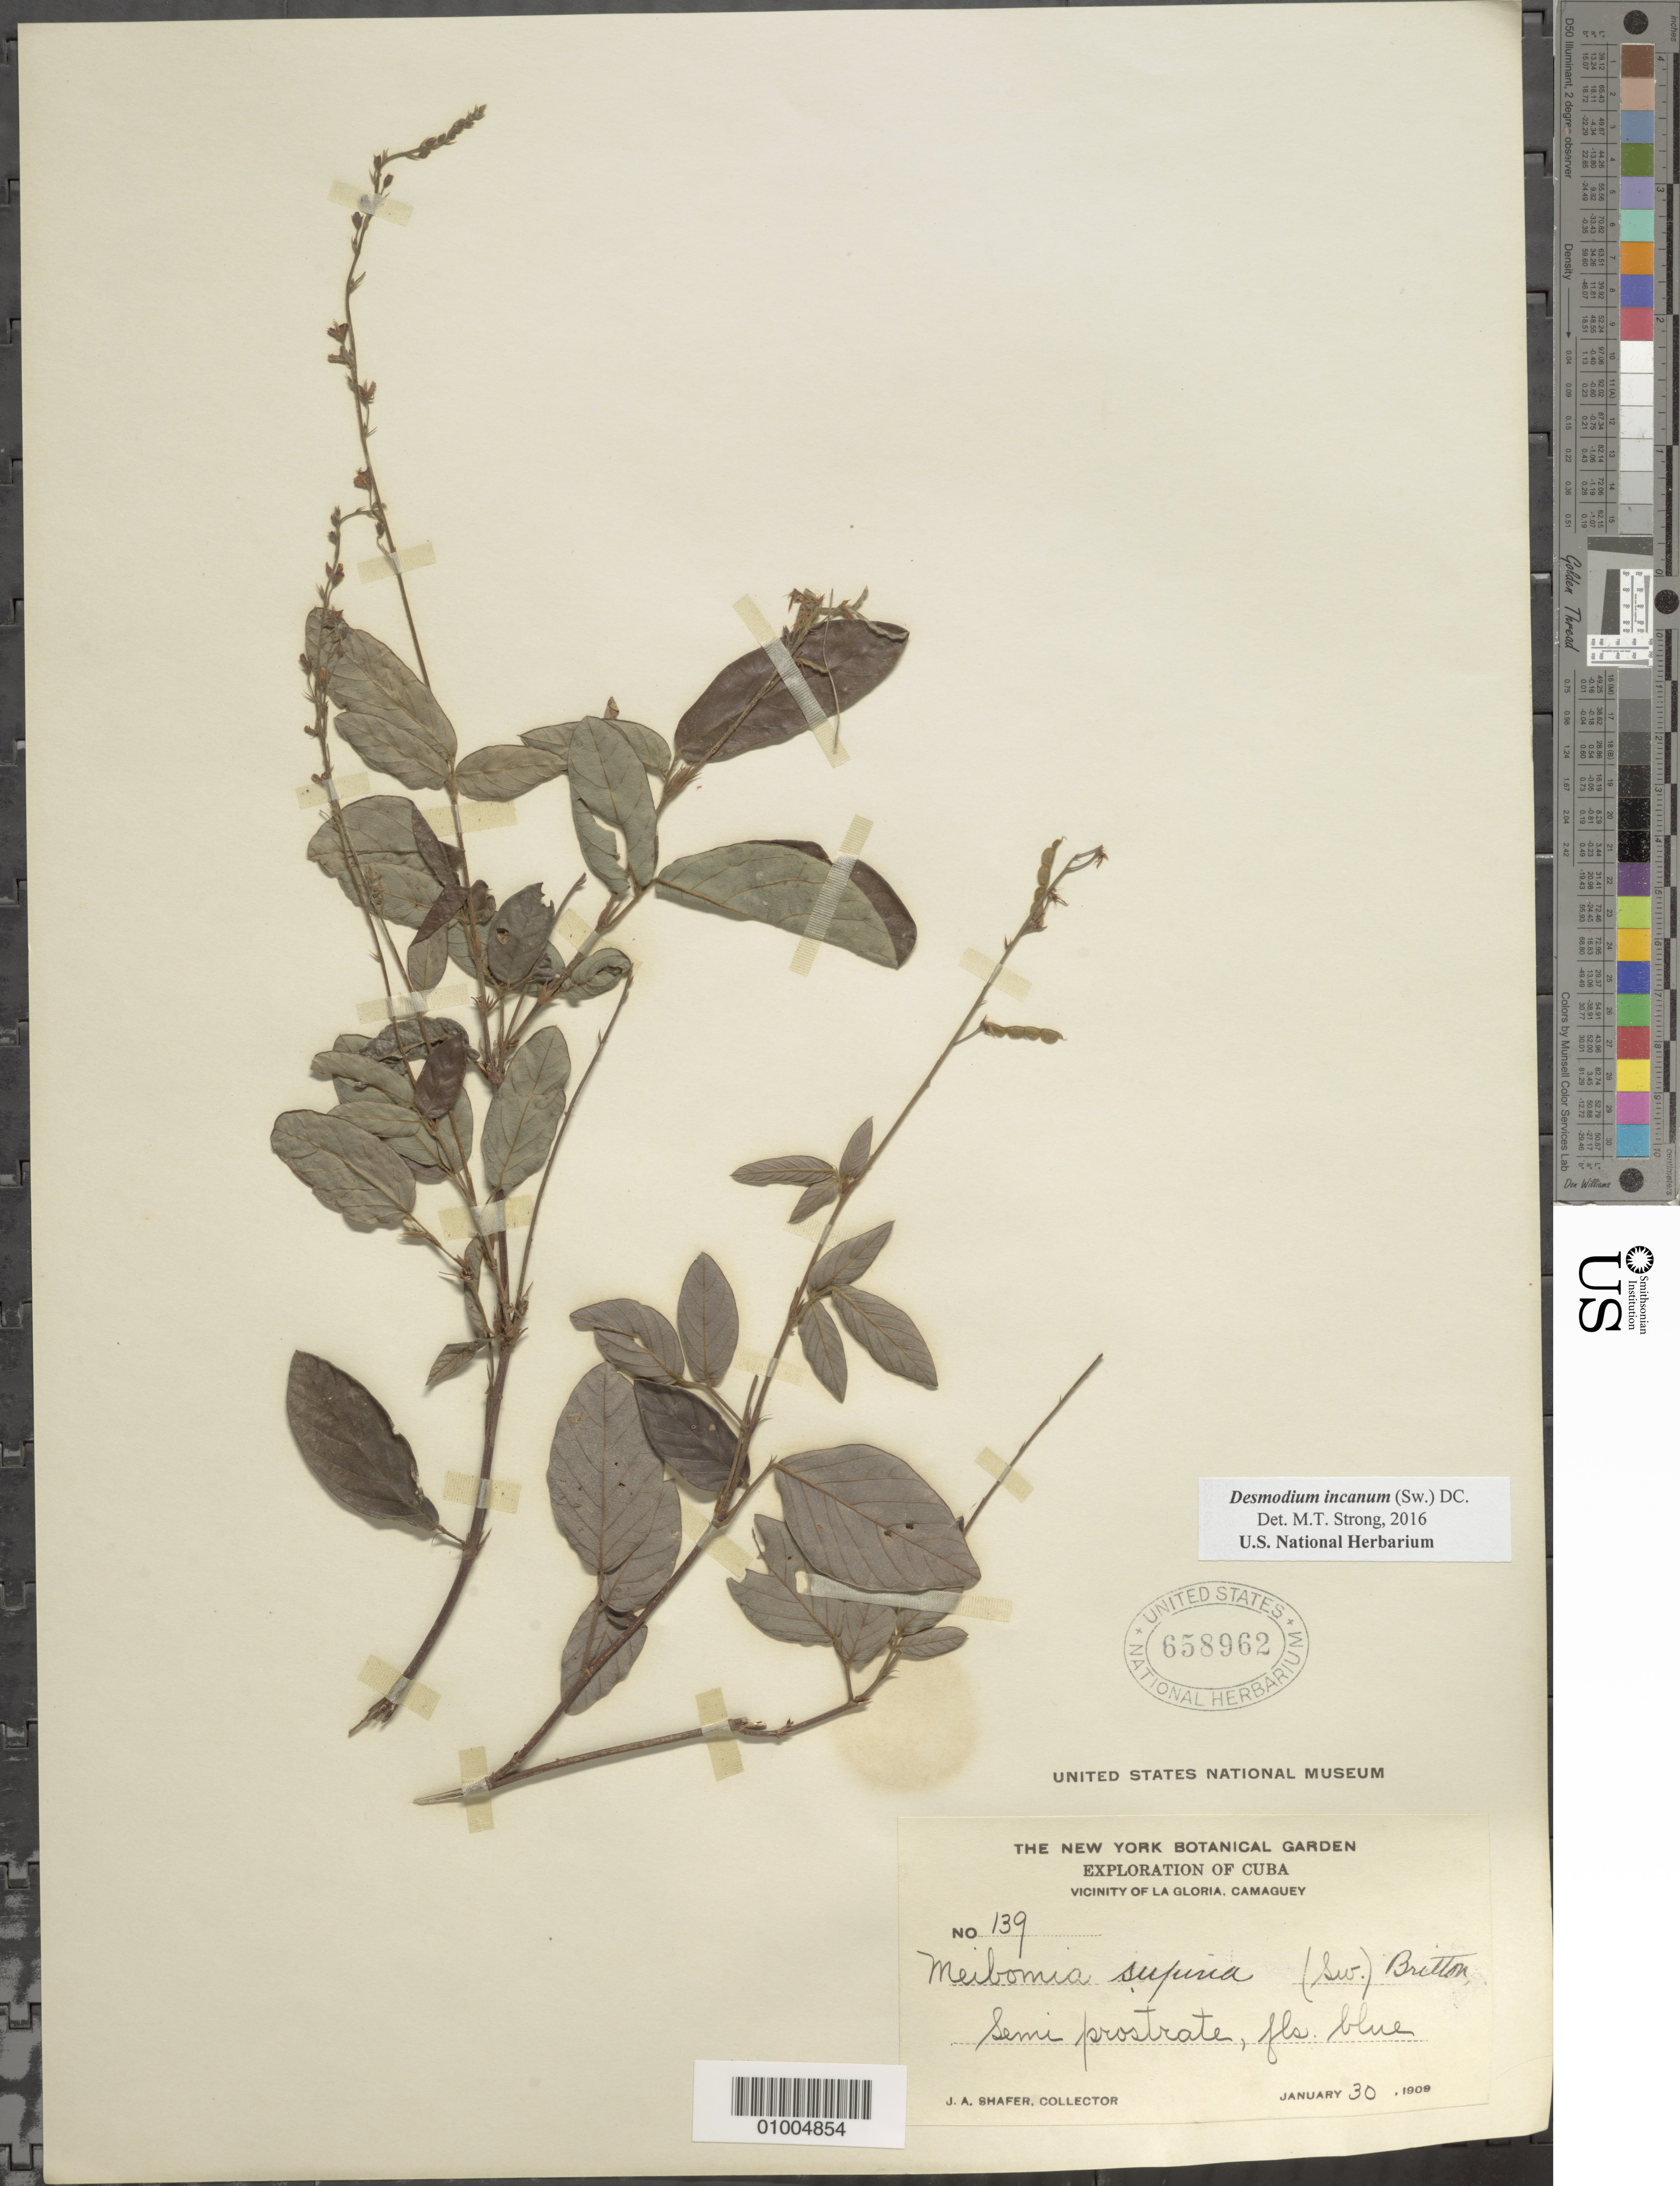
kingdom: Plantae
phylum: Tracheophyta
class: Magnoliopsida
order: Fabales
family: Fabaceae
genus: Desmodium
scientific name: Desmodium incanum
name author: (Sw.) DC.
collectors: J. A. Shafer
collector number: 139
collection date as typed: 30 Jan 1909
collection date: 1909-01-30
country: Cuba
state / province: Camagüey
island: Cuba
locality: La Gloria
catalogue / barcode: US 658962